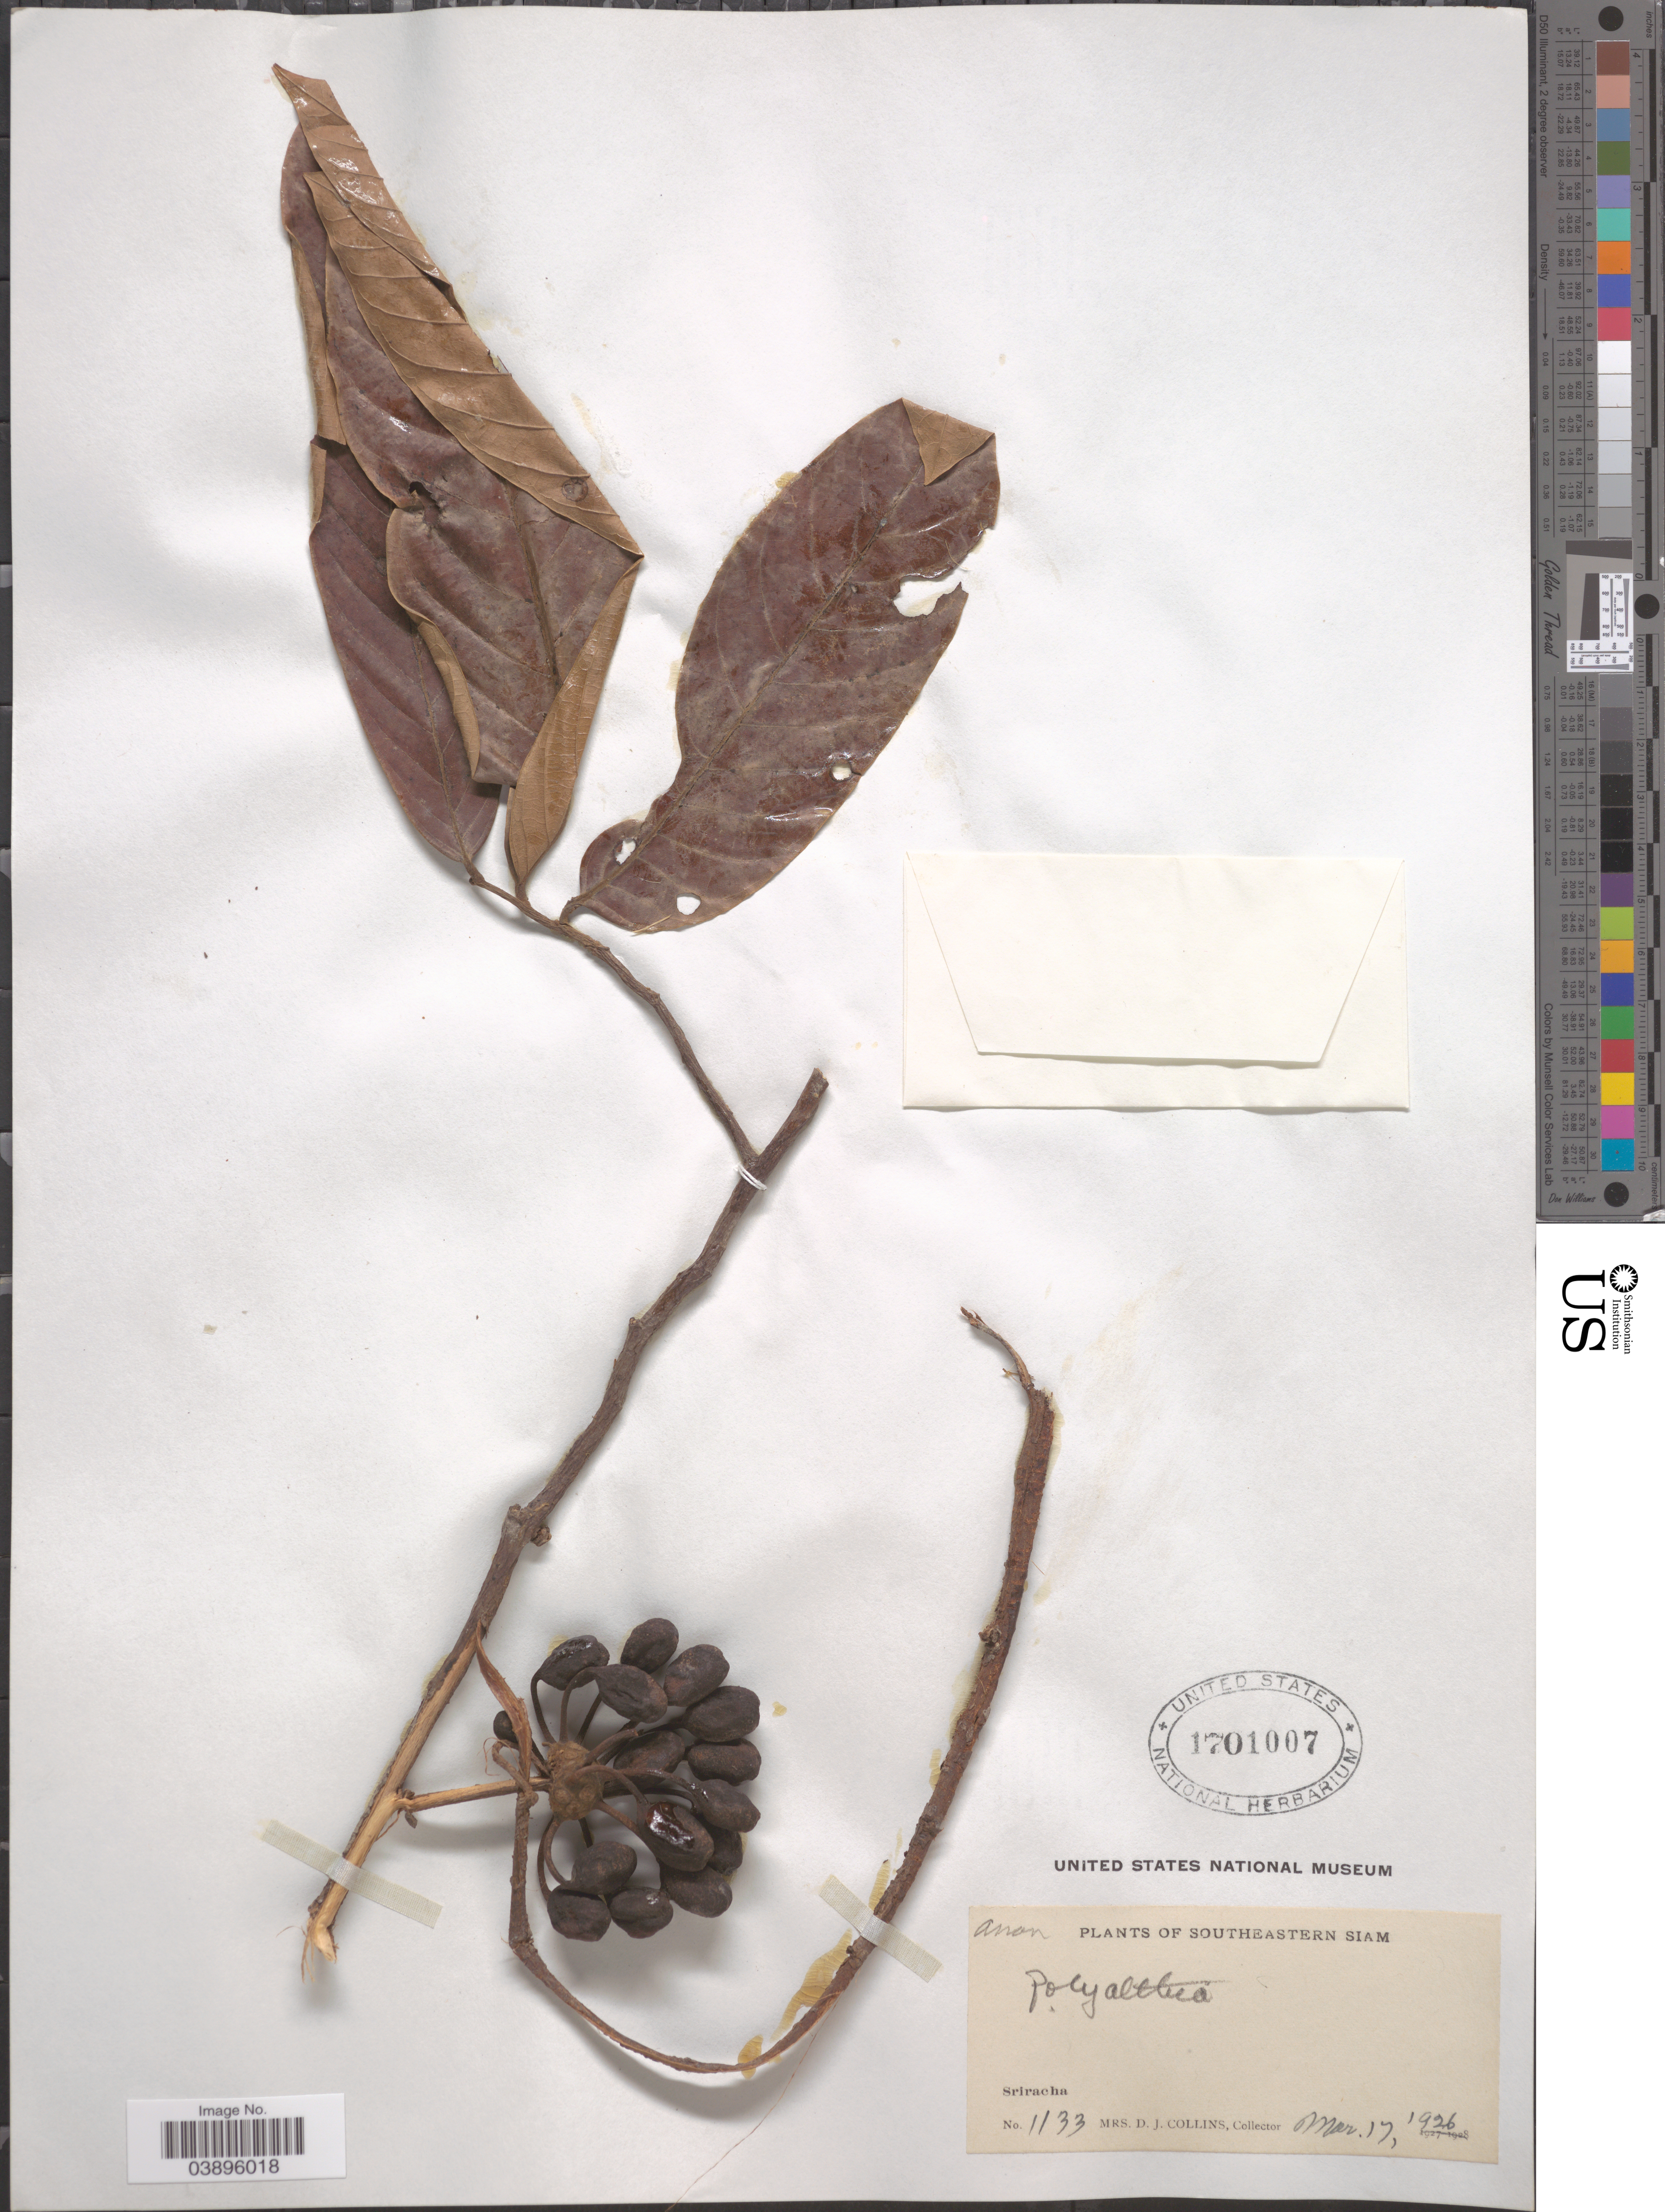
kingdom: Plantae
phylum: Tracheophyta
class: Magnoliopsida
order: Magnoliales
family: Annonaceae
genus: Polyalthia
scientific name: Polyalthia sp.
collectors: Mrs. D. J. Collins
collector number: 1133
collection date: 1926-03-17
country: Thailand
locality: Southeastern Siam. Sriracha.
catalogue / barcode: US 1701007